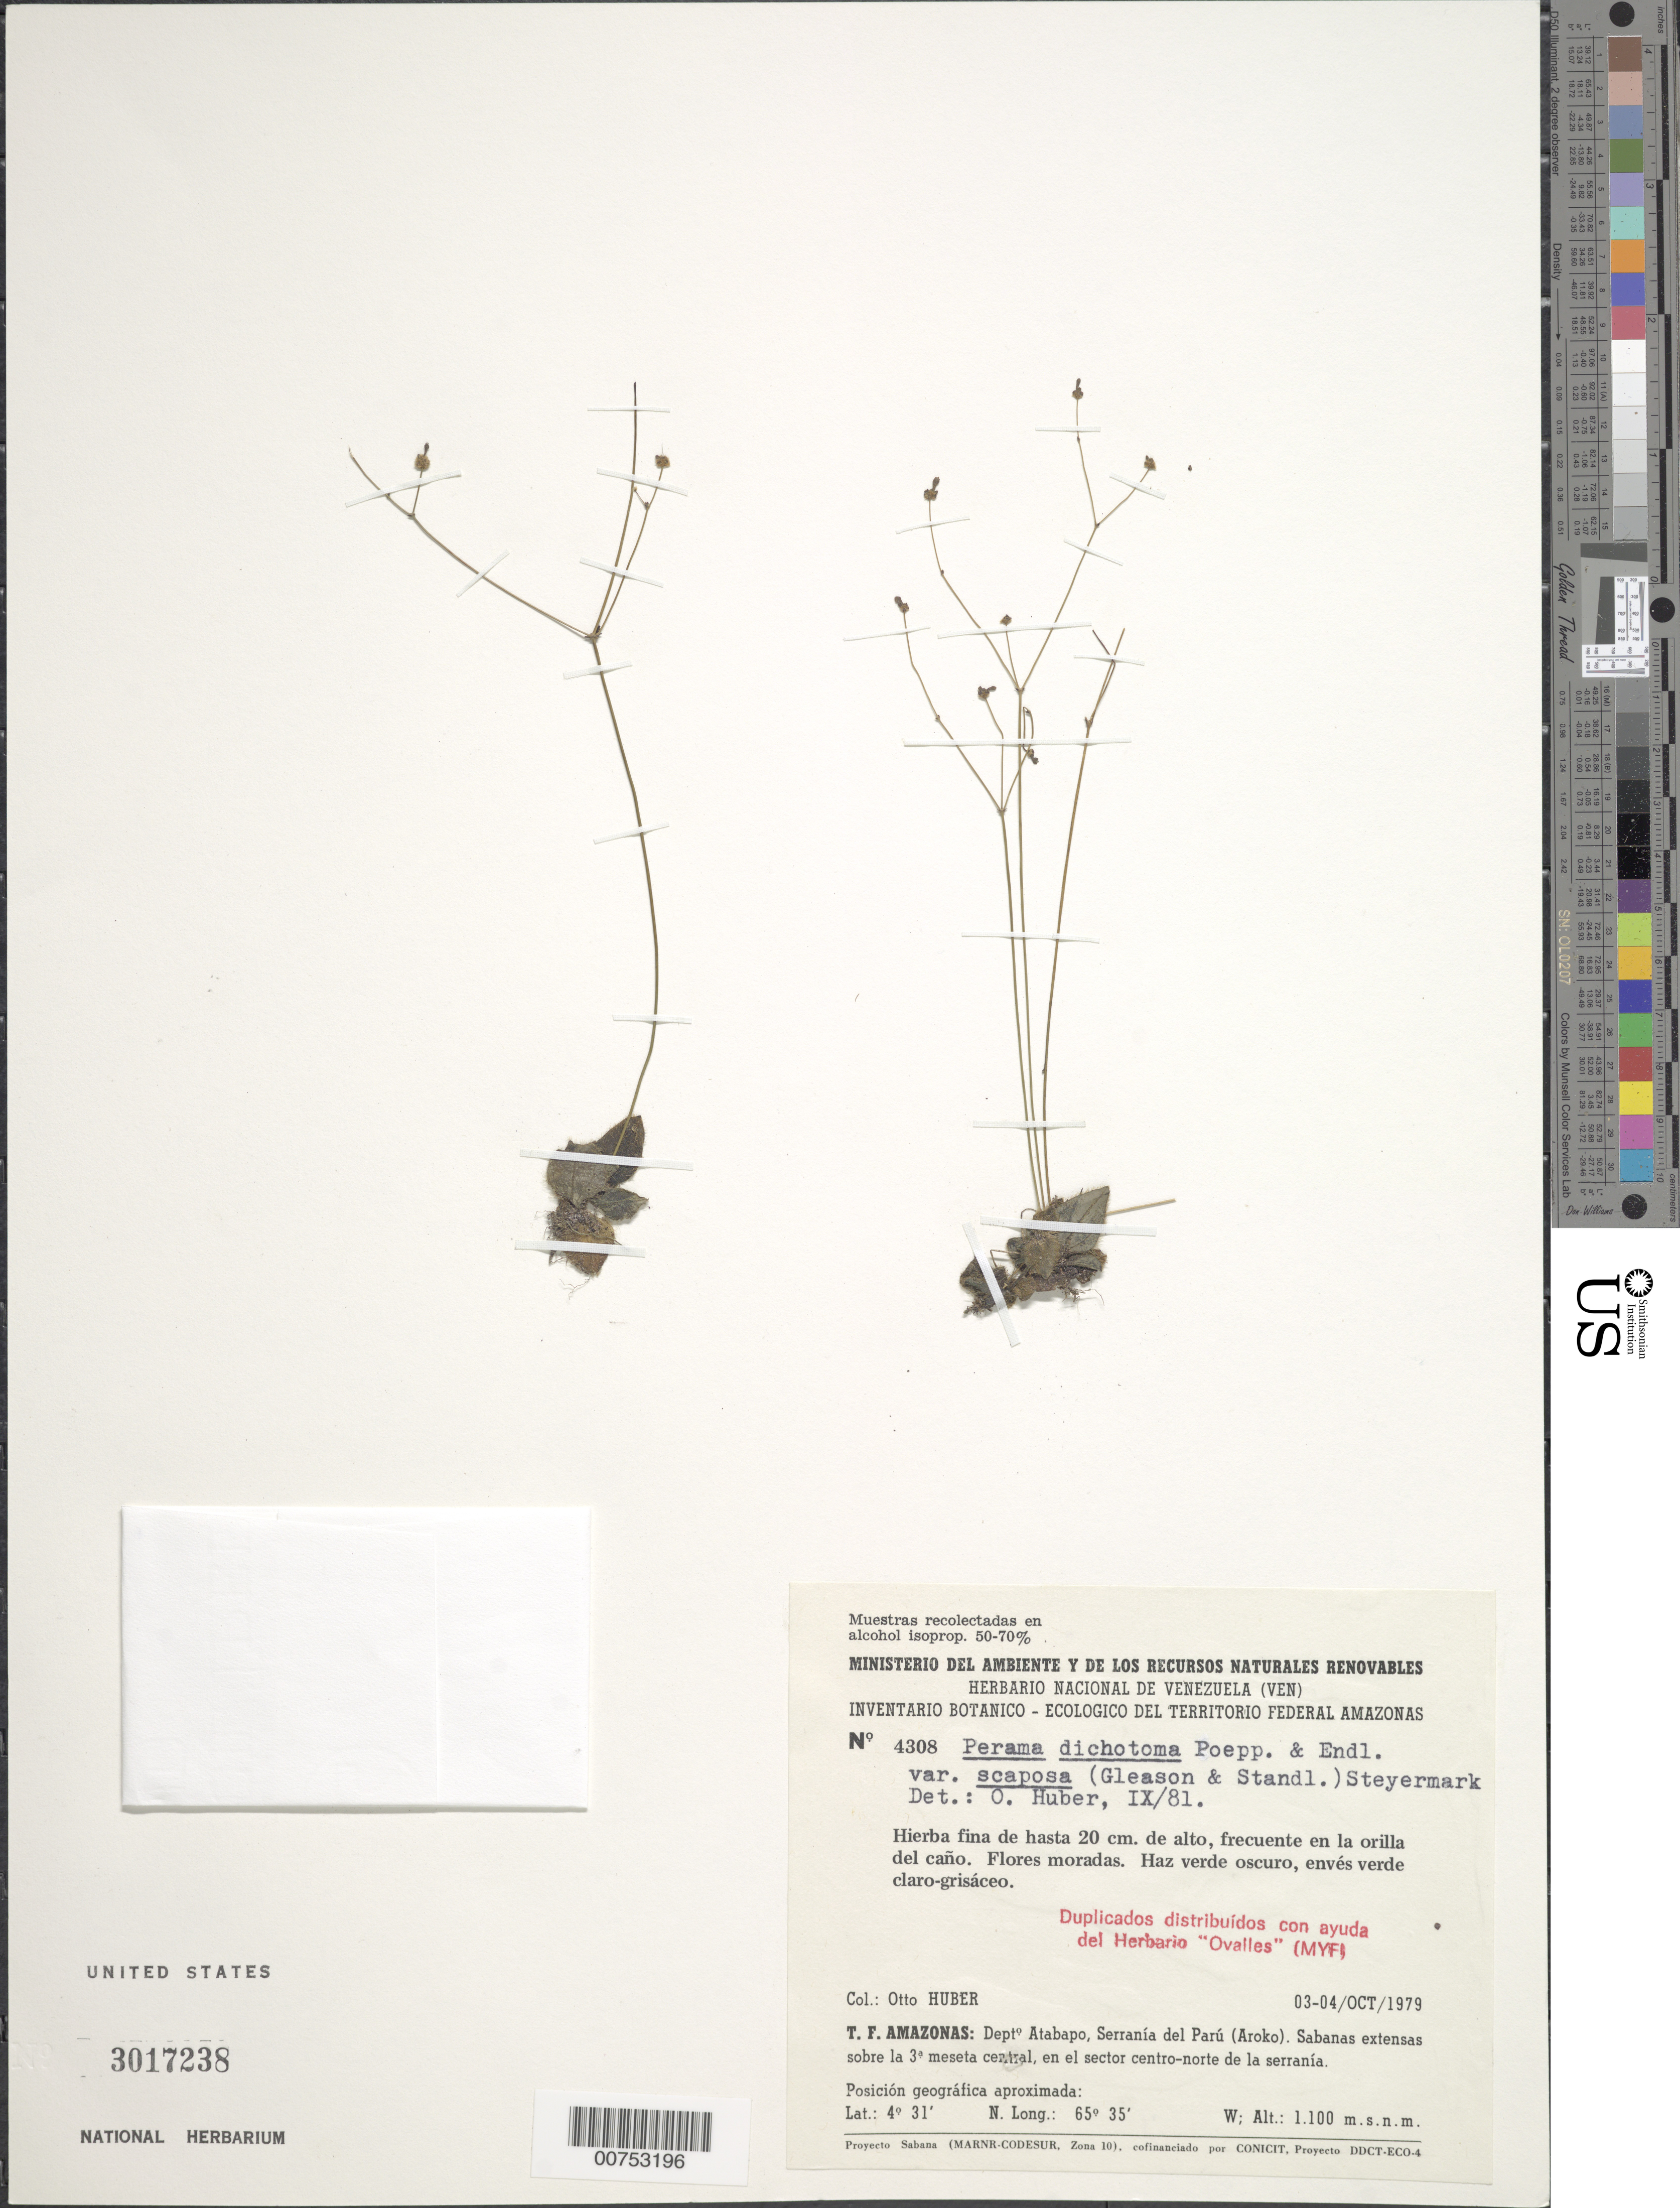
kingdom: Plantae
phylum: Tracheophyta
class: Magnoliopsida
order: Gentianales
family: Rubiaceae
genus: Perama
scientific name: Perama dichotoma var. scaposa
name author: (Gleason & Standl.) Steyerm.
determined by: Huber, Otto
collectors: O. Huber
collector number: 4308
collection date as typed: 3-Oct-79 to 4-Oct-79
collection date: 1979-10-03/1979-10-04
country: Venezuela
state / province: Amazonas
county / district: Atabapo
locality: Serranía del Parú (Aroko), sobre la 3ª meseta central en el sector centro-norte del la serranía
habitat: Sabanas extensas; en la orilla del cano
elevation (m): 1100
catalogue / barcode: US 3017238